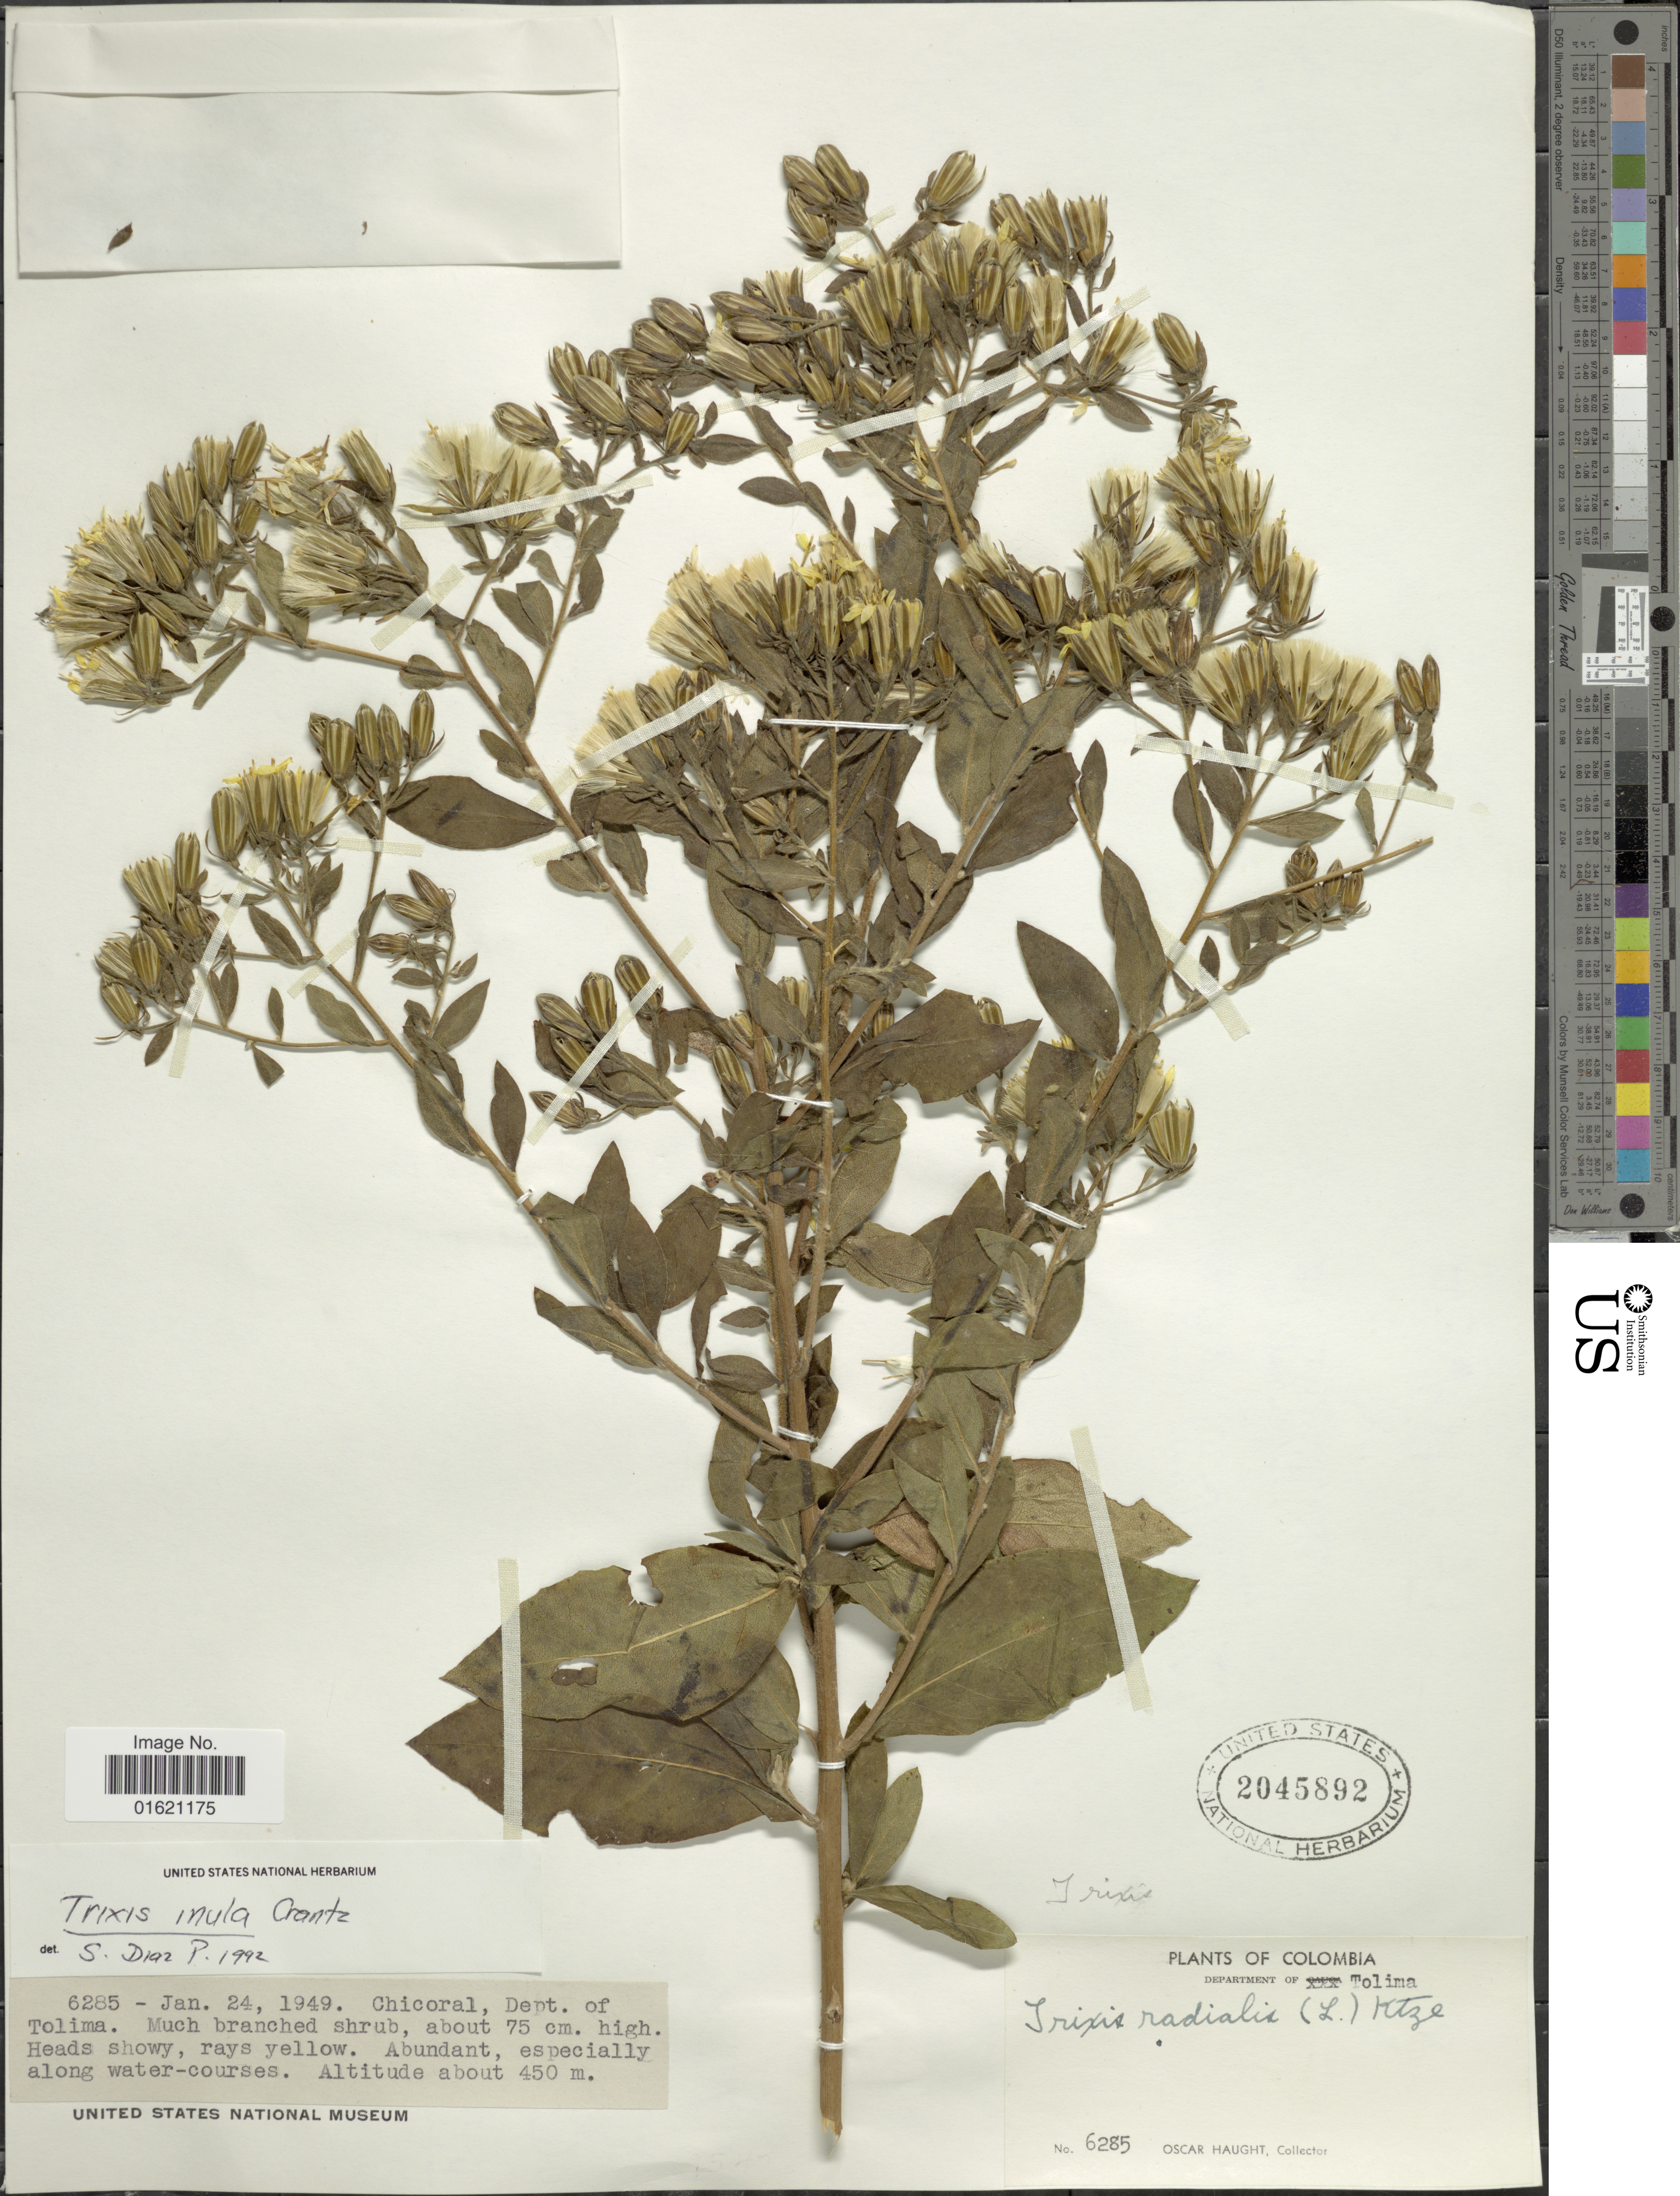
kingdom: Plantae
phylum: Tracheophyta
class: Magnoliopsida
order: Asterales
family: Asteraceae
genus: Trixis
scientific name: Trixis inula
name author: Crantz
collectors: O. L. Haught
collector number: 6285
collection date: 1949-01-24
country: Colombia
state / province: Tolima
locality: Department of Tolima, Chicoral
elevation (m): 450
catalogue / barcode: US 2045892